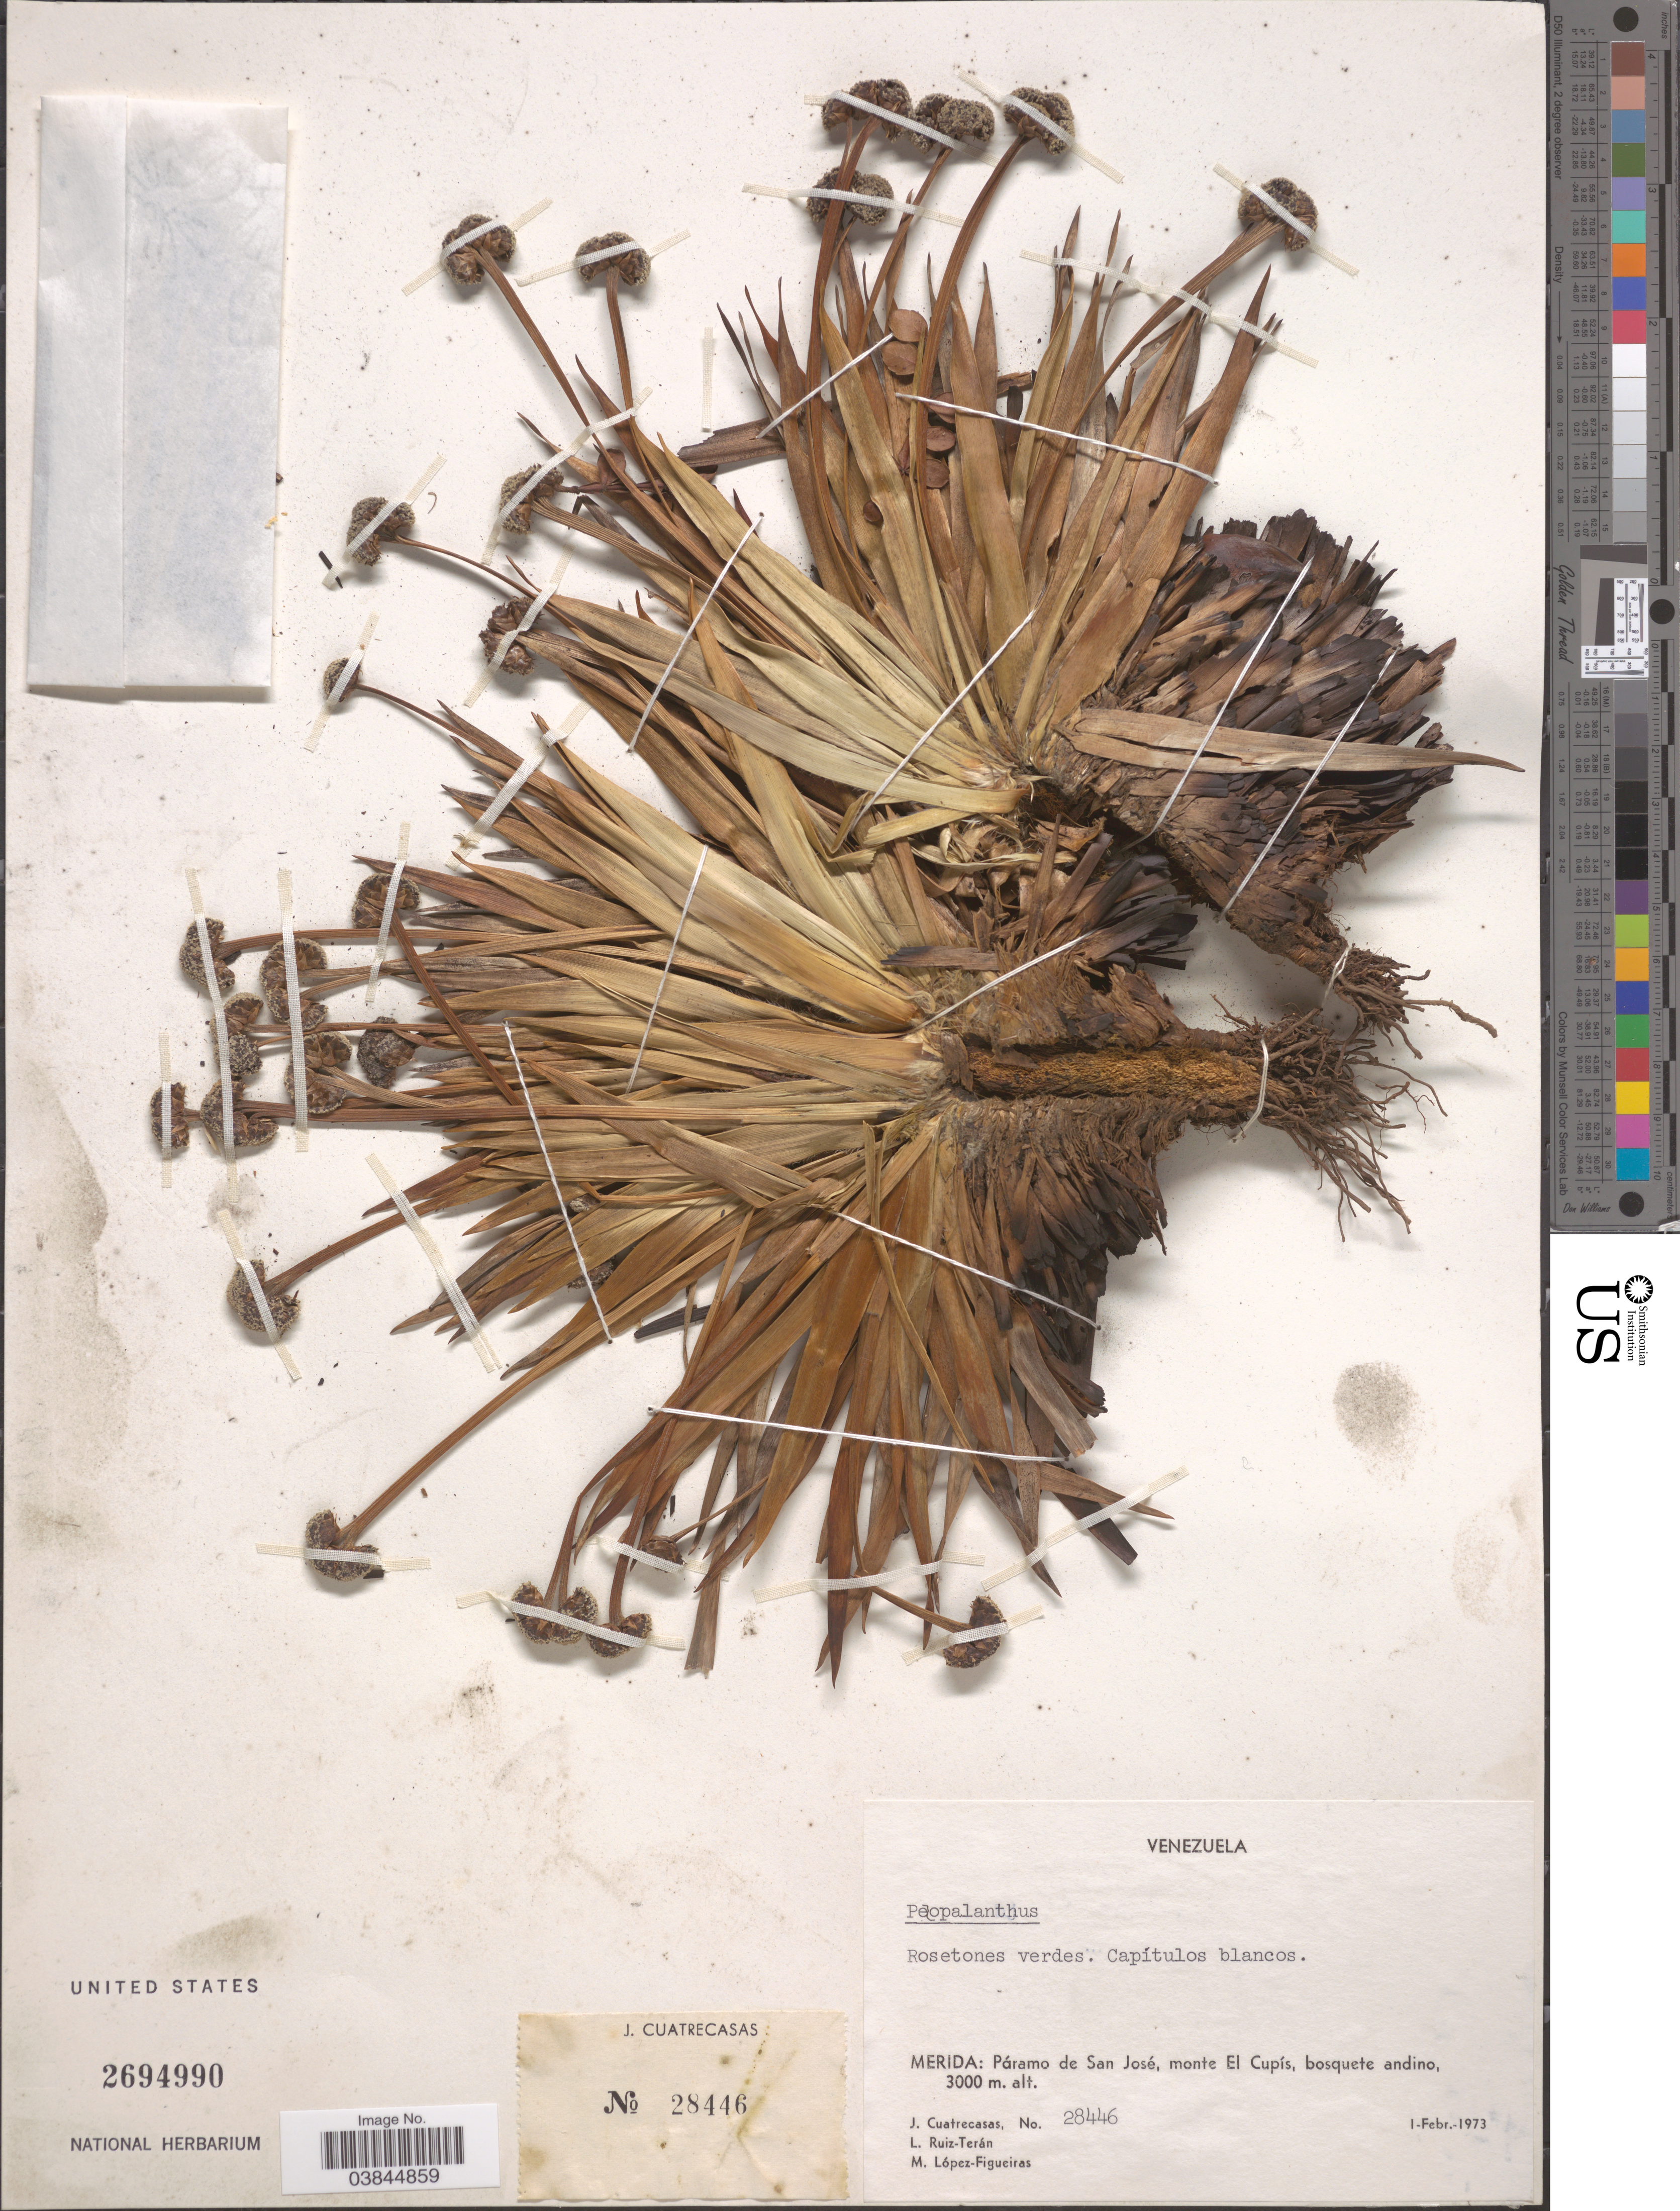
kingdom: Plantae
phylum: Tracheophyta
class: Liliopsida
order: Poales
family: Eriocaulaceae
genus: Paepalanthus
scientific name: Paepalanthus petraeus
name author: Körn. in Mart.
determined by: Sauthier, Laura Jeanne, (SPF), Universidade de Sao Paulo (BRAZIL)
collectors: J. Cuatrecasas, L. E. Ruíz-Terán & M. López Figueiras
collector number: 28446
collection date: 1973-02-01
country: Venezuela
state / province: Merida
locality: Páramo de San José, monte El Cupís.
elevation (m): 3000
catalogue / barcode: US 2694990